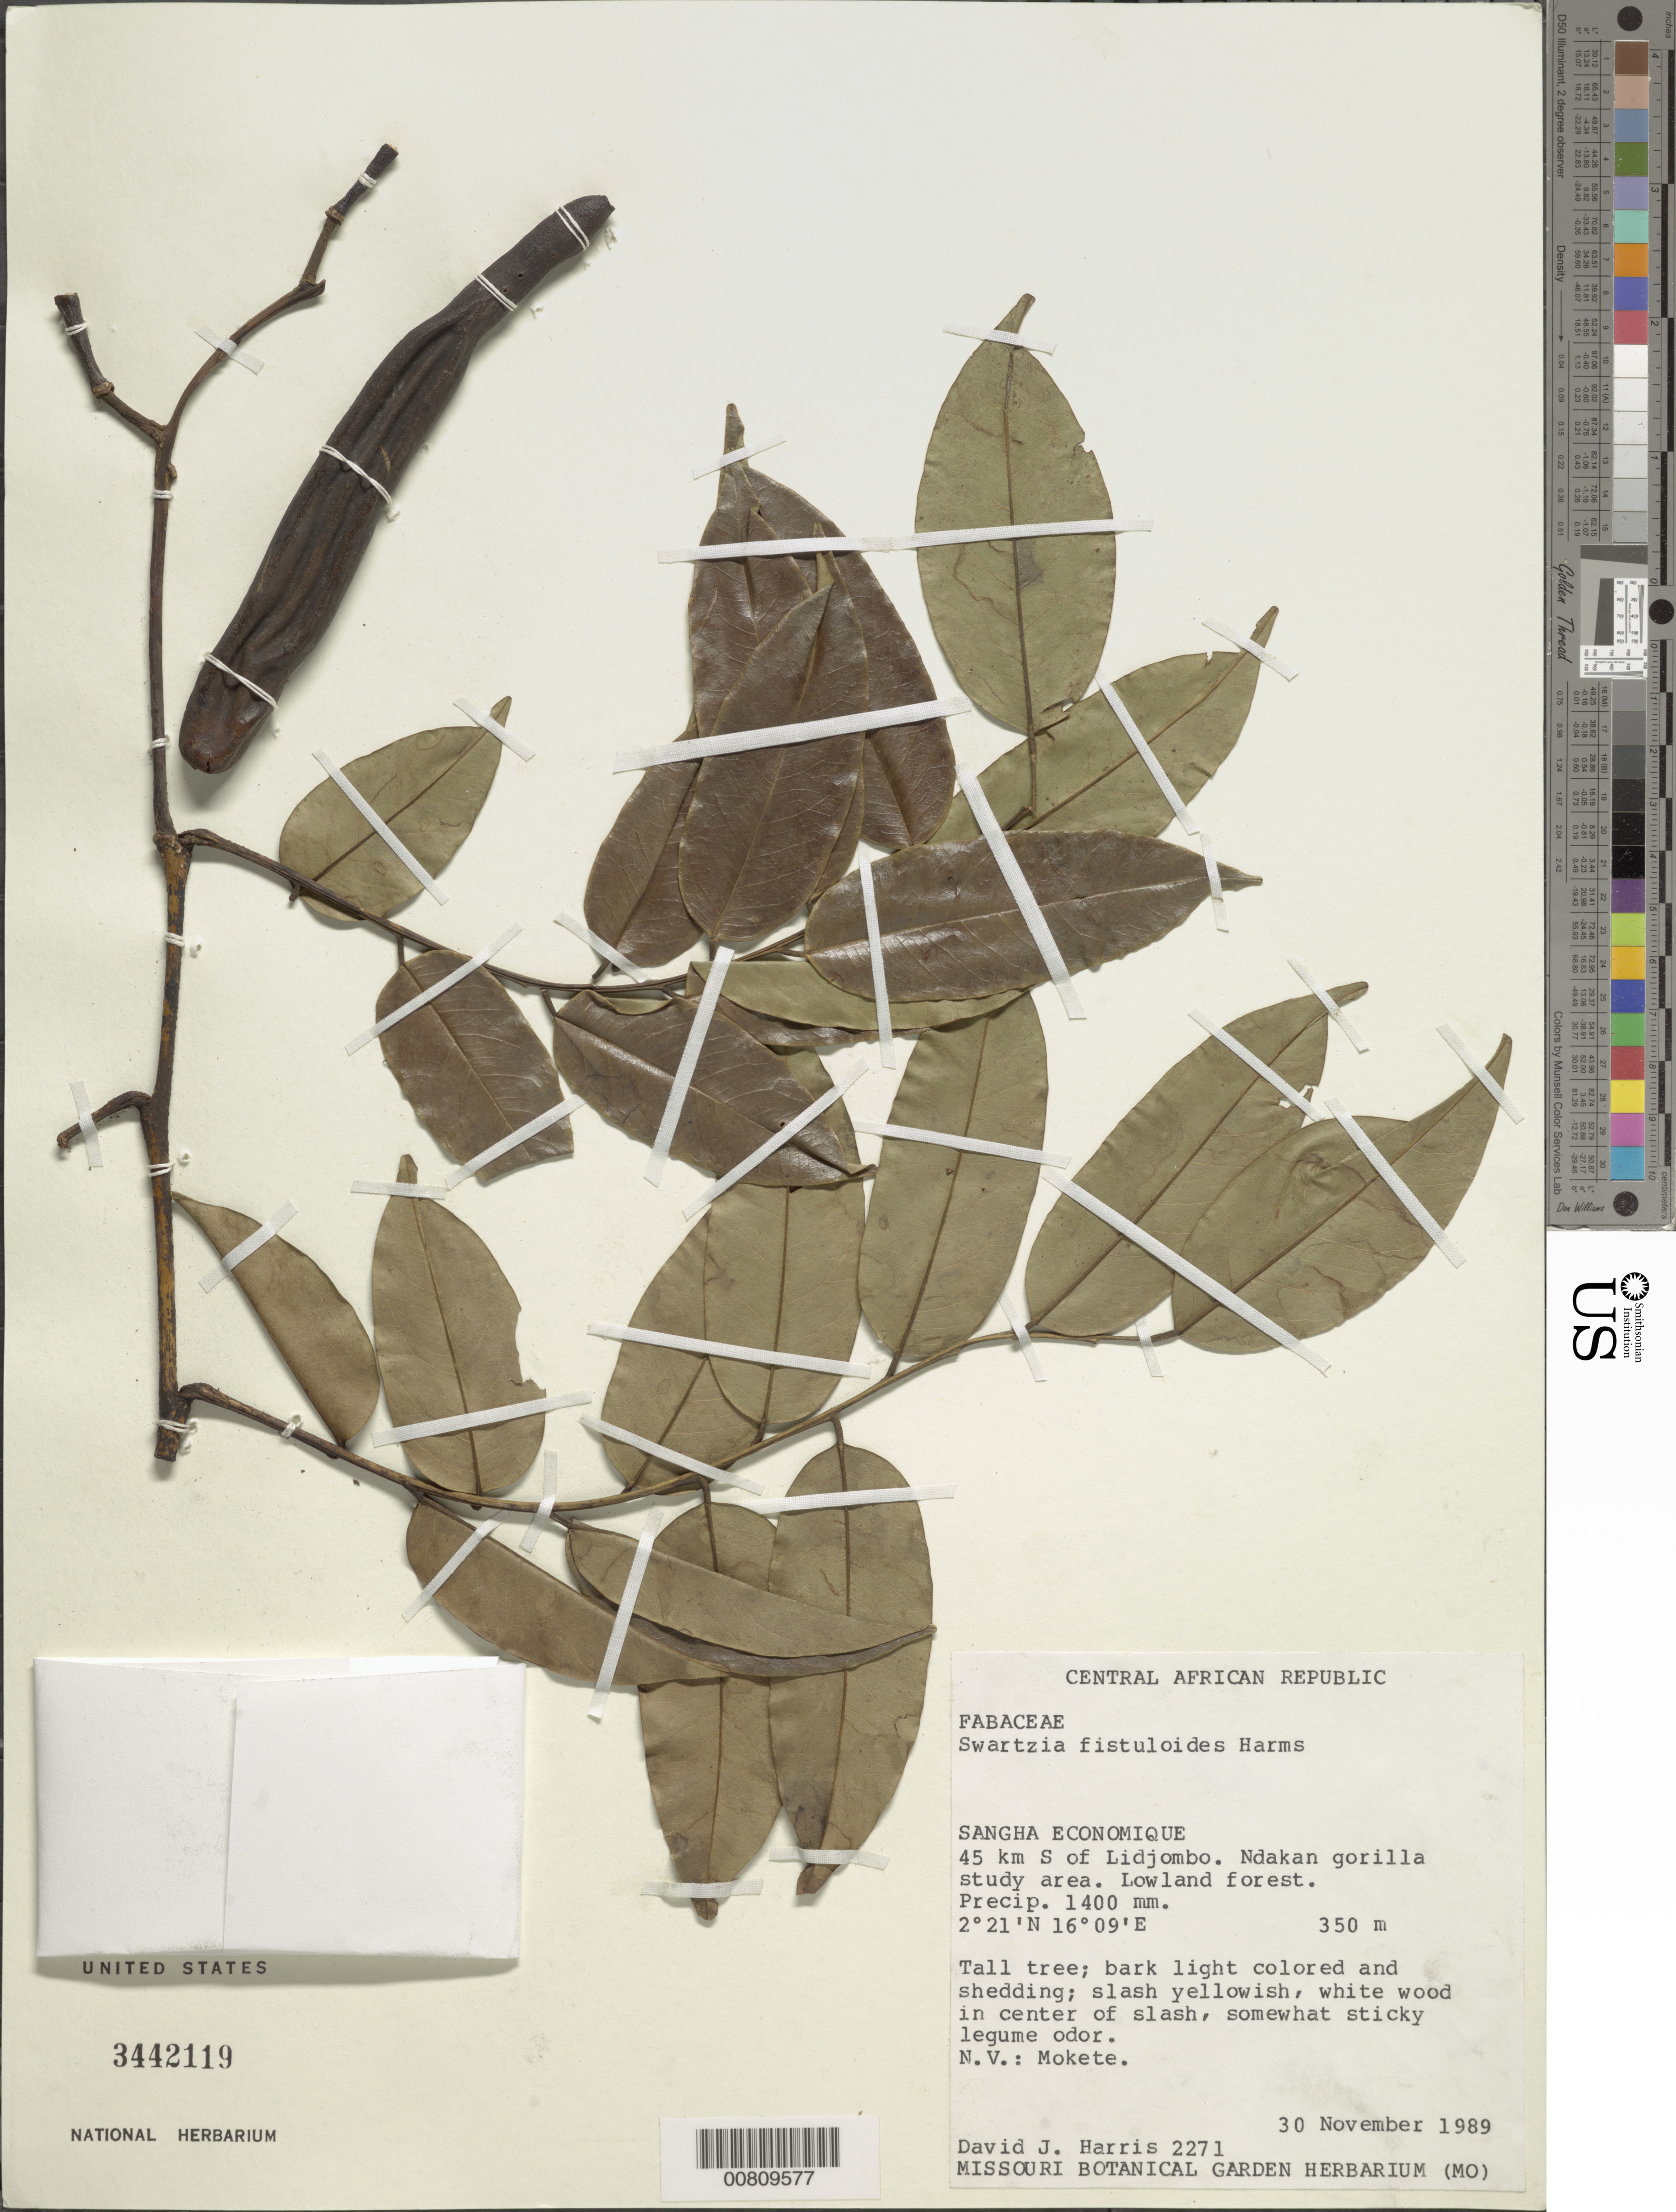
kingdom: Plantae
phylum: Tracheophyta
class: Magnoliopsida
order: Fabales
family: Fabaceae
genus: Bobgunnia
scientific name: Bobgunnia fistuloides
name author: (Harms) J.H. Kirkbr. & Wiersema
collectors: D. J. Harris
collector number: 2271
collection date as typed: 30 Nov 1989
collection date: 1989-11-30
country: Central African Republic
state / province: Sangha-Mbaere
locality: S of Lidjombo, Ndakan Gorilla Study area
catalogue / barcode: US 3442119